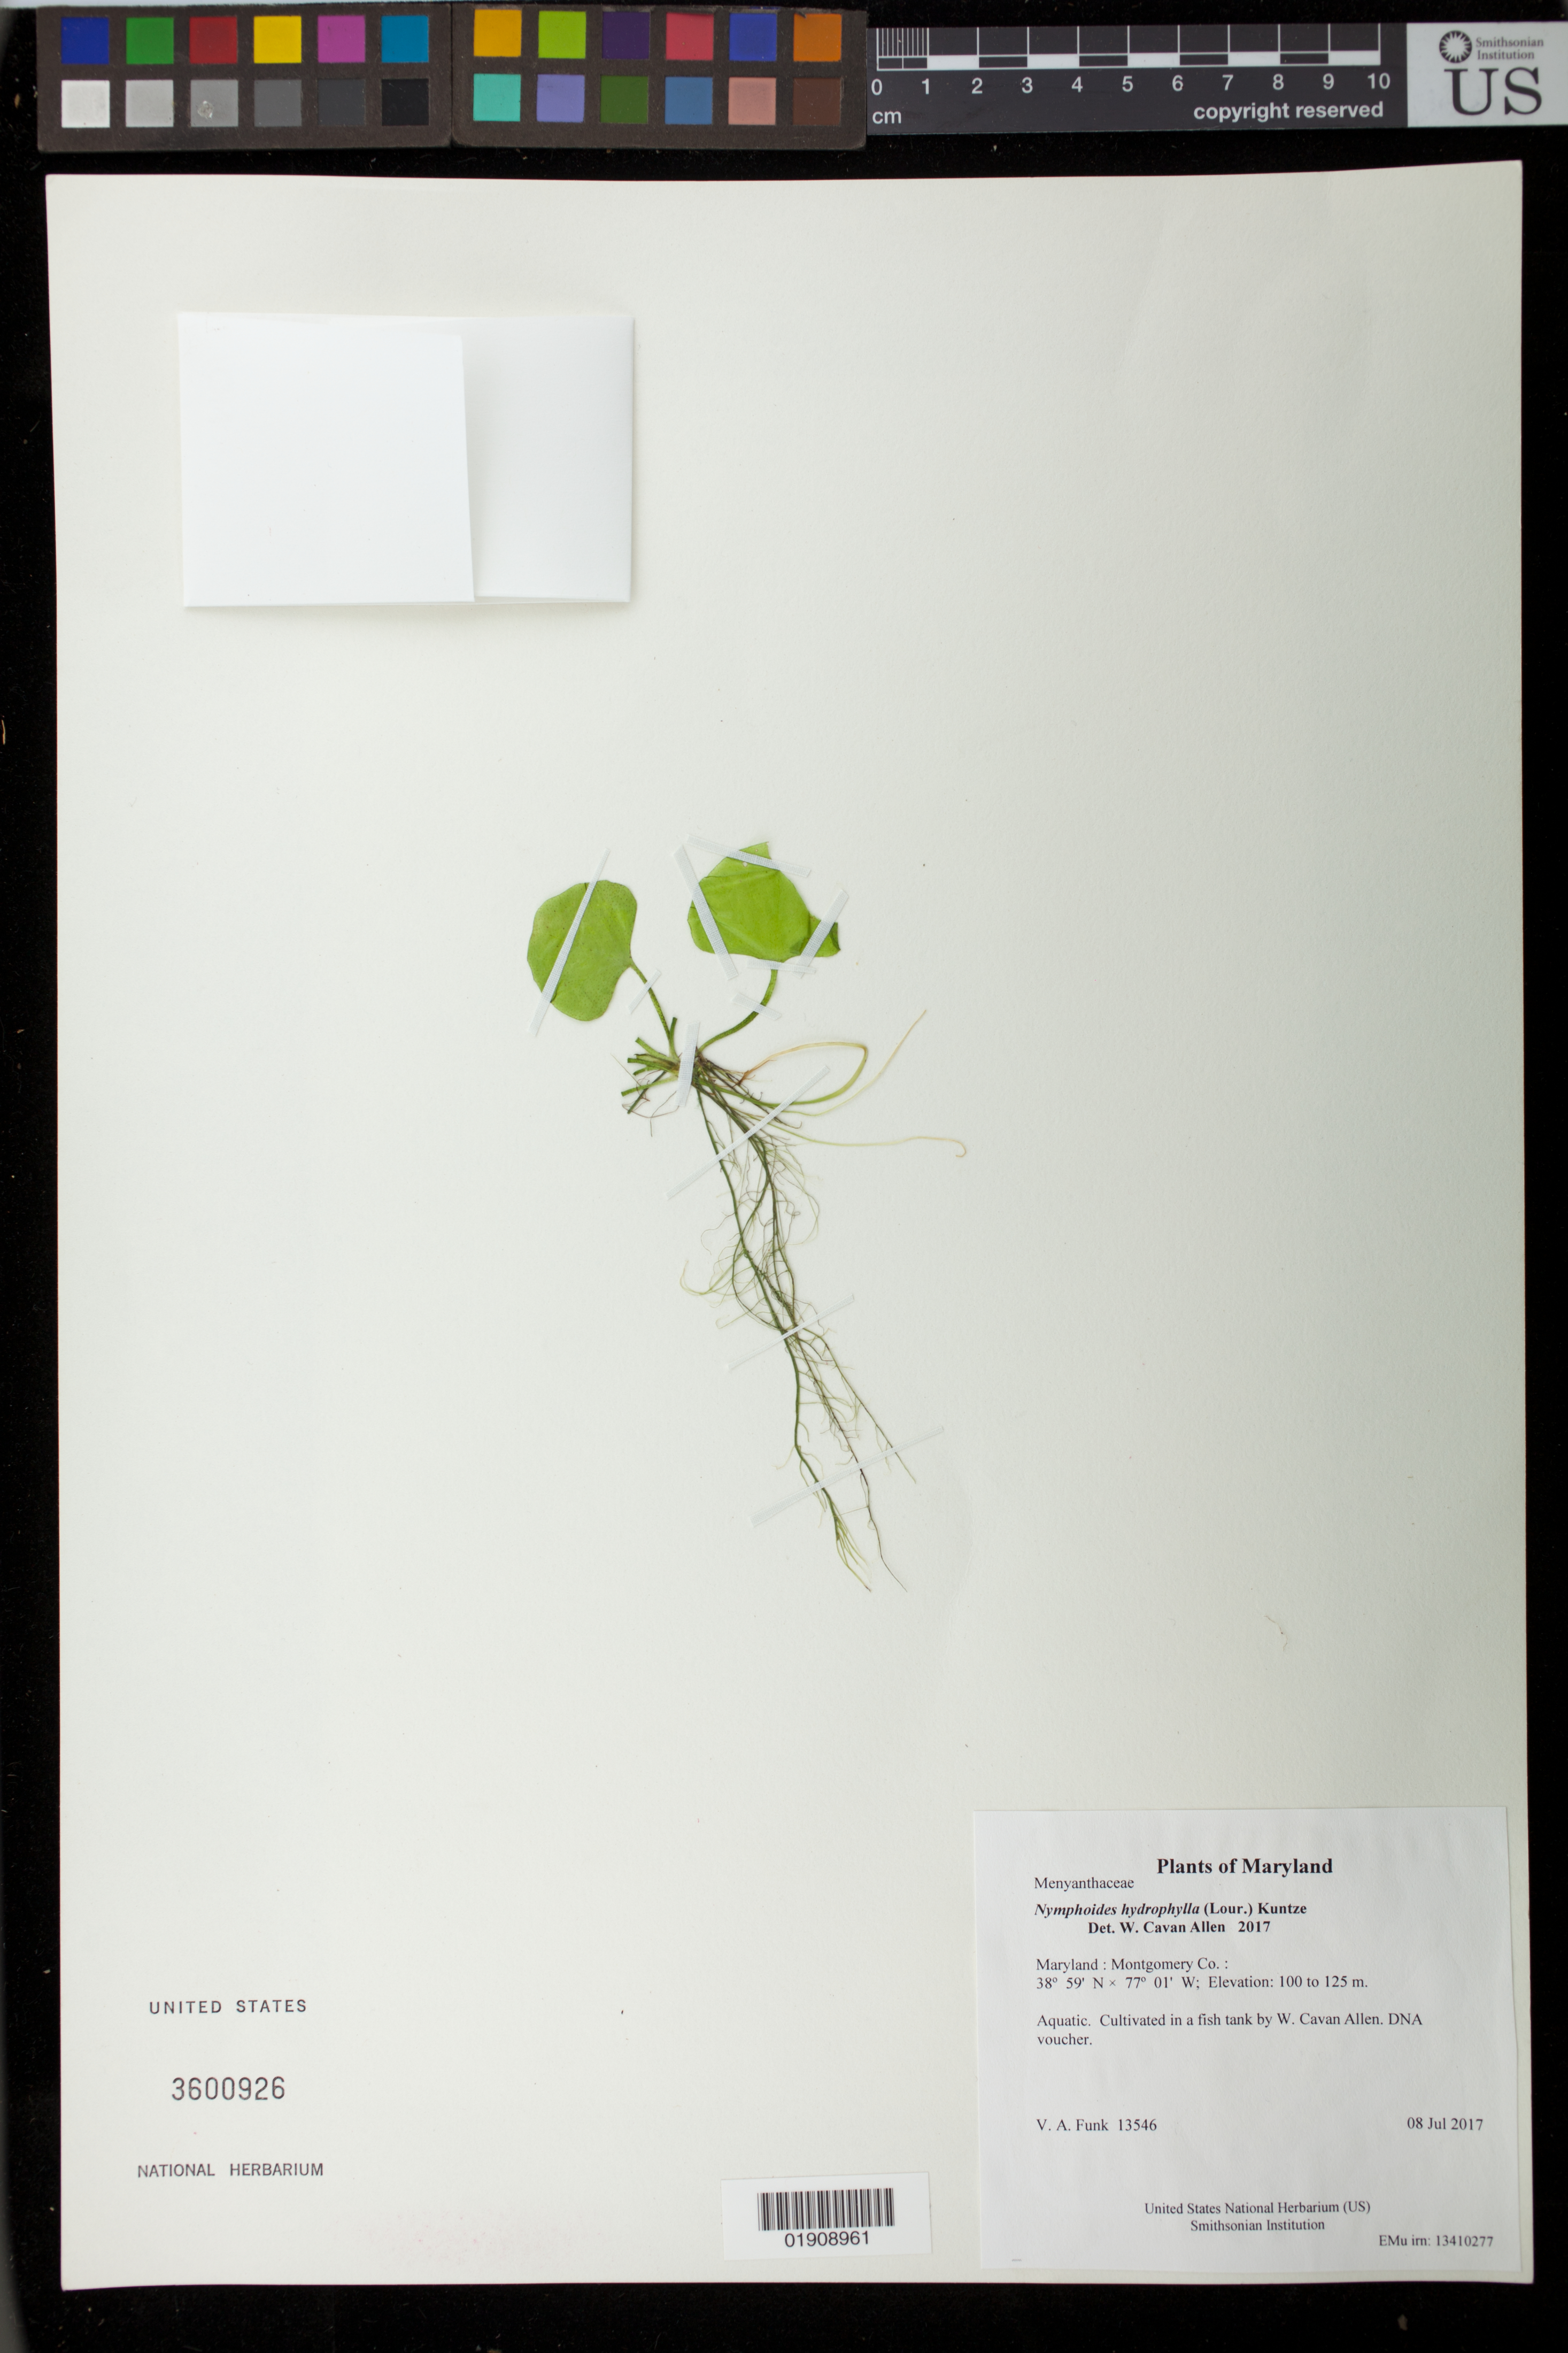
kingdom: Plantae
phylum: Tracheophyta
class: Magnoliopsida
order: Asterales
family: Menyanthaceae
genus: Nymphoides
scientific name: Nymphoides hydrophylla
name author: (Lour.) Kuntze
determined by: Allen, W. C., (UNITED STATES)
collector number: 13546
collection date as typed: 8 July 2017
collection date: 2017-07-08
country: United States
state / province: Maryland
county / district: Montgomery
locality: Silver Spring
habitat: Aquatic. Cultivated in a fish tank by W. Cavan Allen. DNA voucher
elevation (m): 100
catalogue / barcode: US 3600926